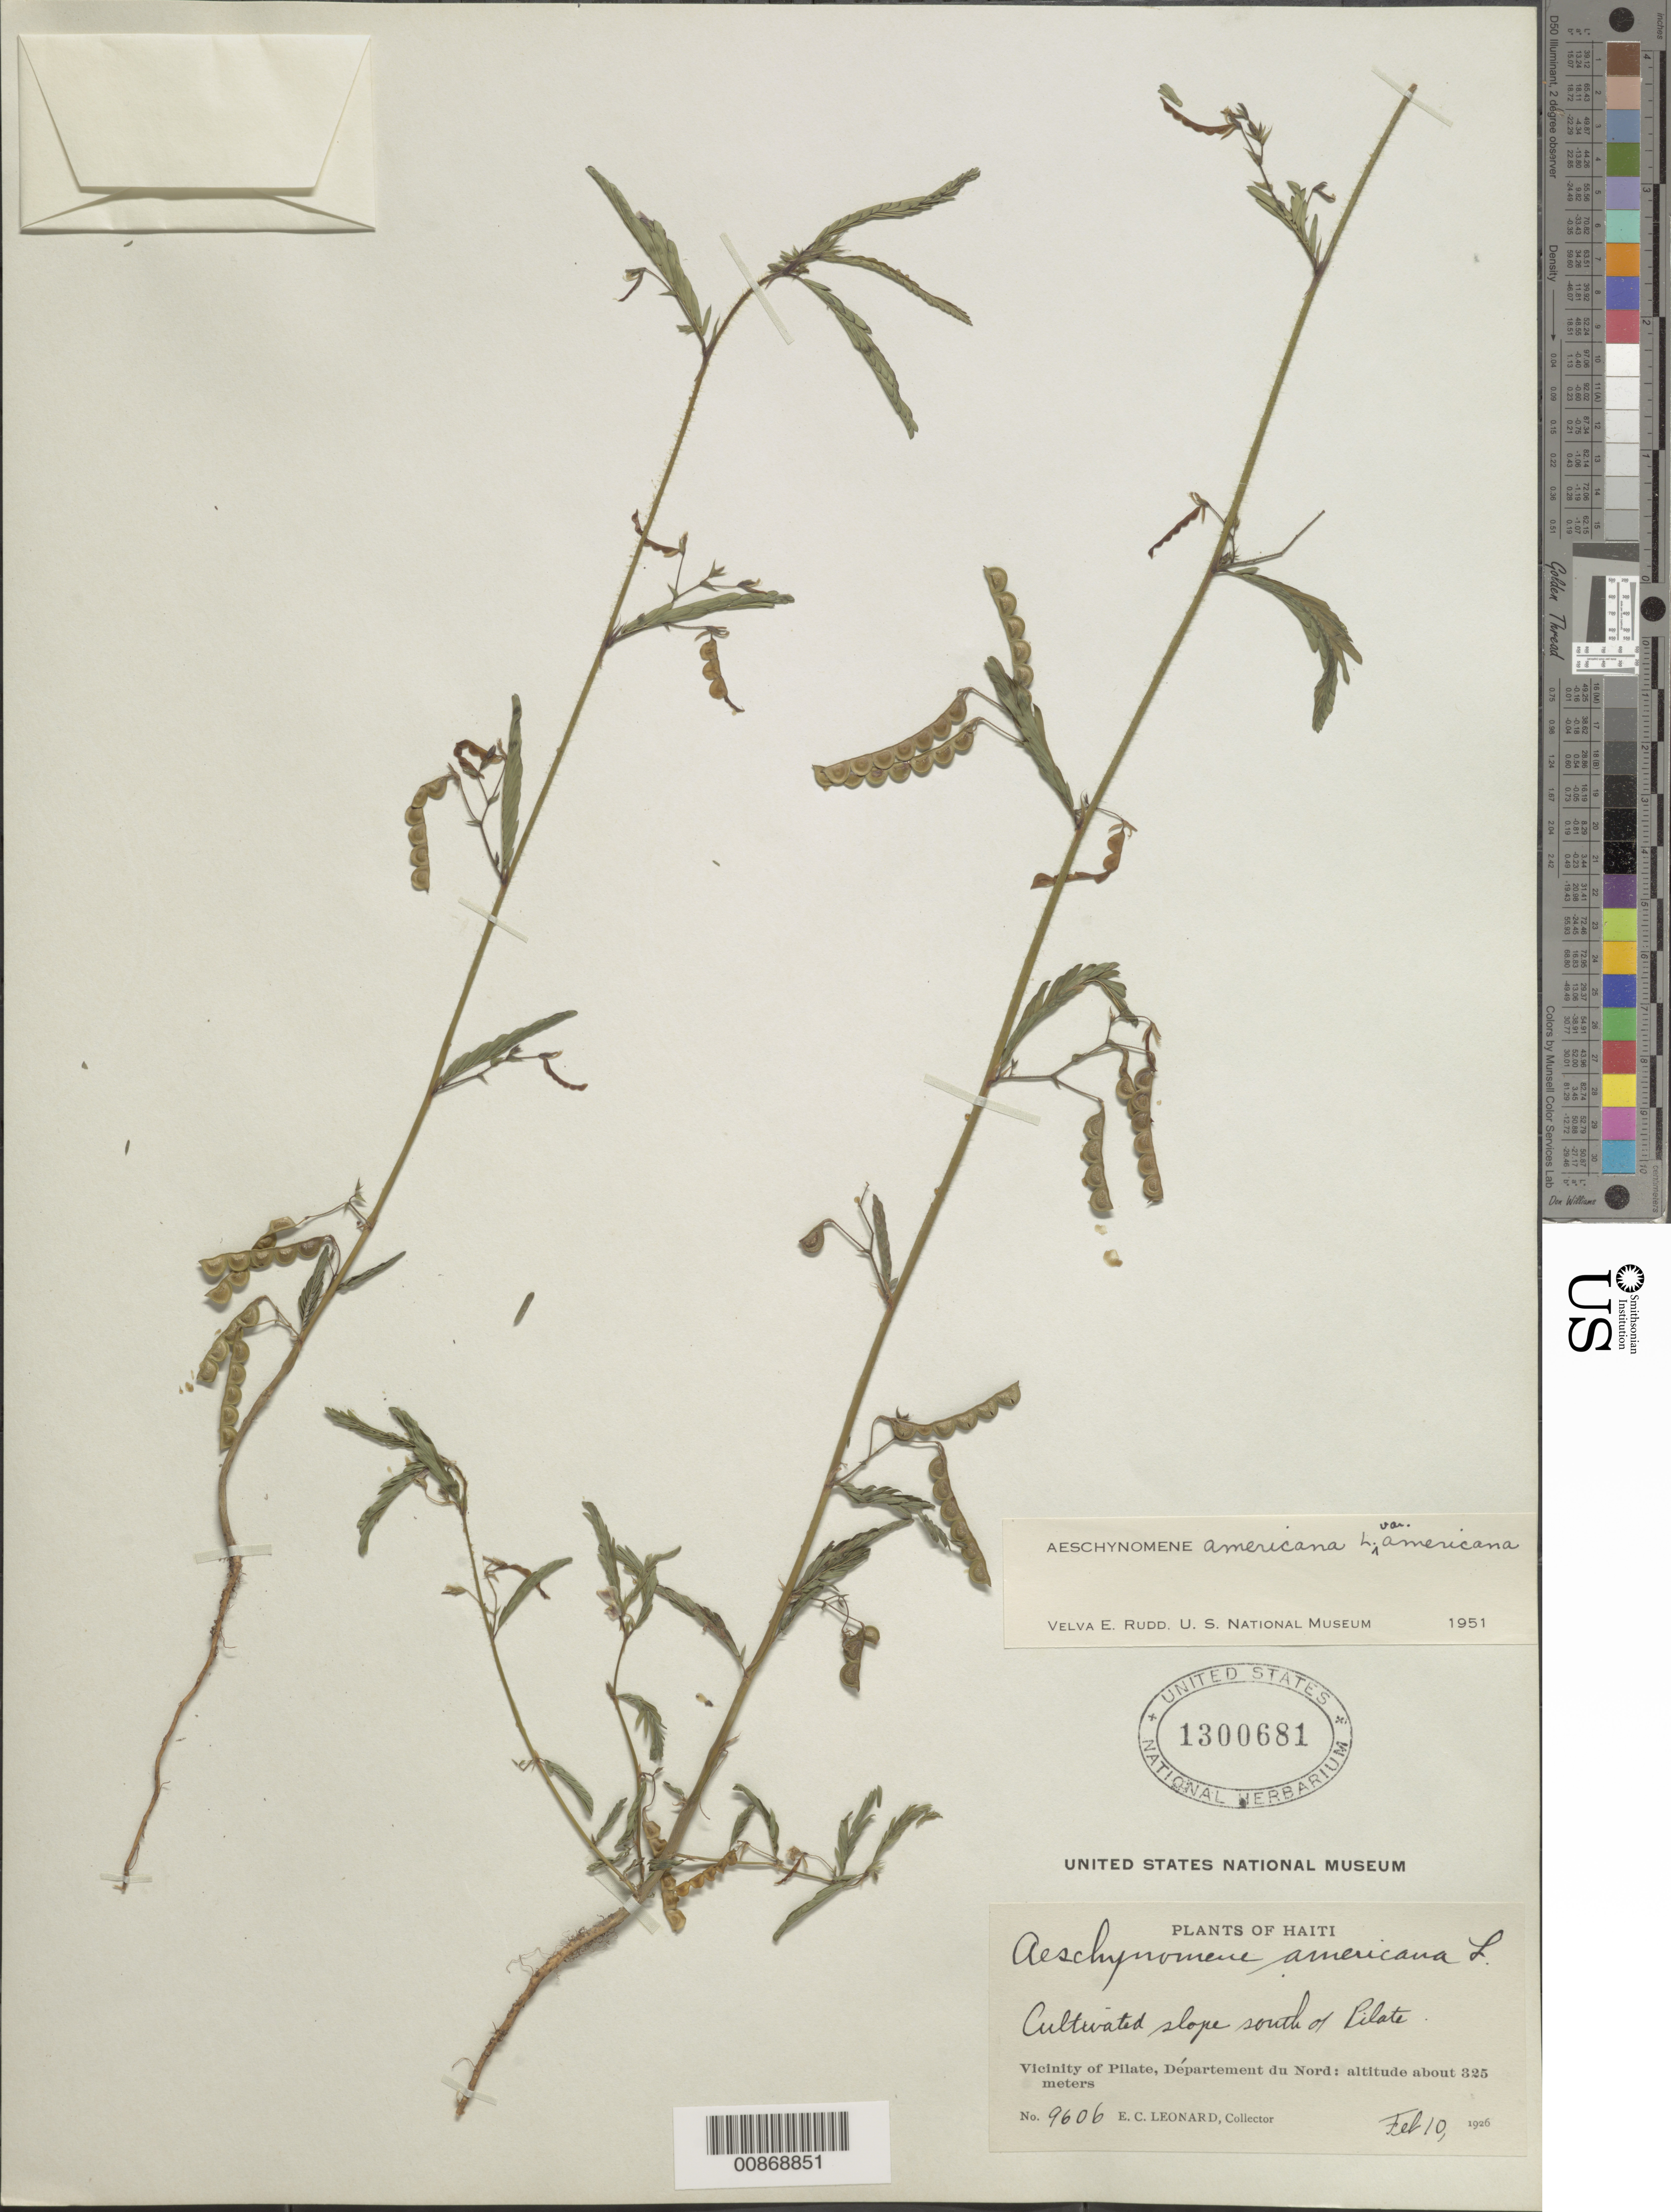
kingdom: Plantae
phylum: Tracheophyta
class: Magnoliopsida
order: Fabales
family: Fabaceae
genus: Aeschynomene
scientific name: Aeschynomene americana var. americana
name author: L.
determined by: Rudd, V. E.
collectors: E. C. Leonard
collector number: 9606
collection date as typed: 10 Feb 1926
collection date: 1926-02-10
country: Haiti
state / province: Nord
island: Hispaniola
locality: South of Pilate.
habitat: Cultivated slope.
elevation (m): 325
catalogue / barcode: US 1300681